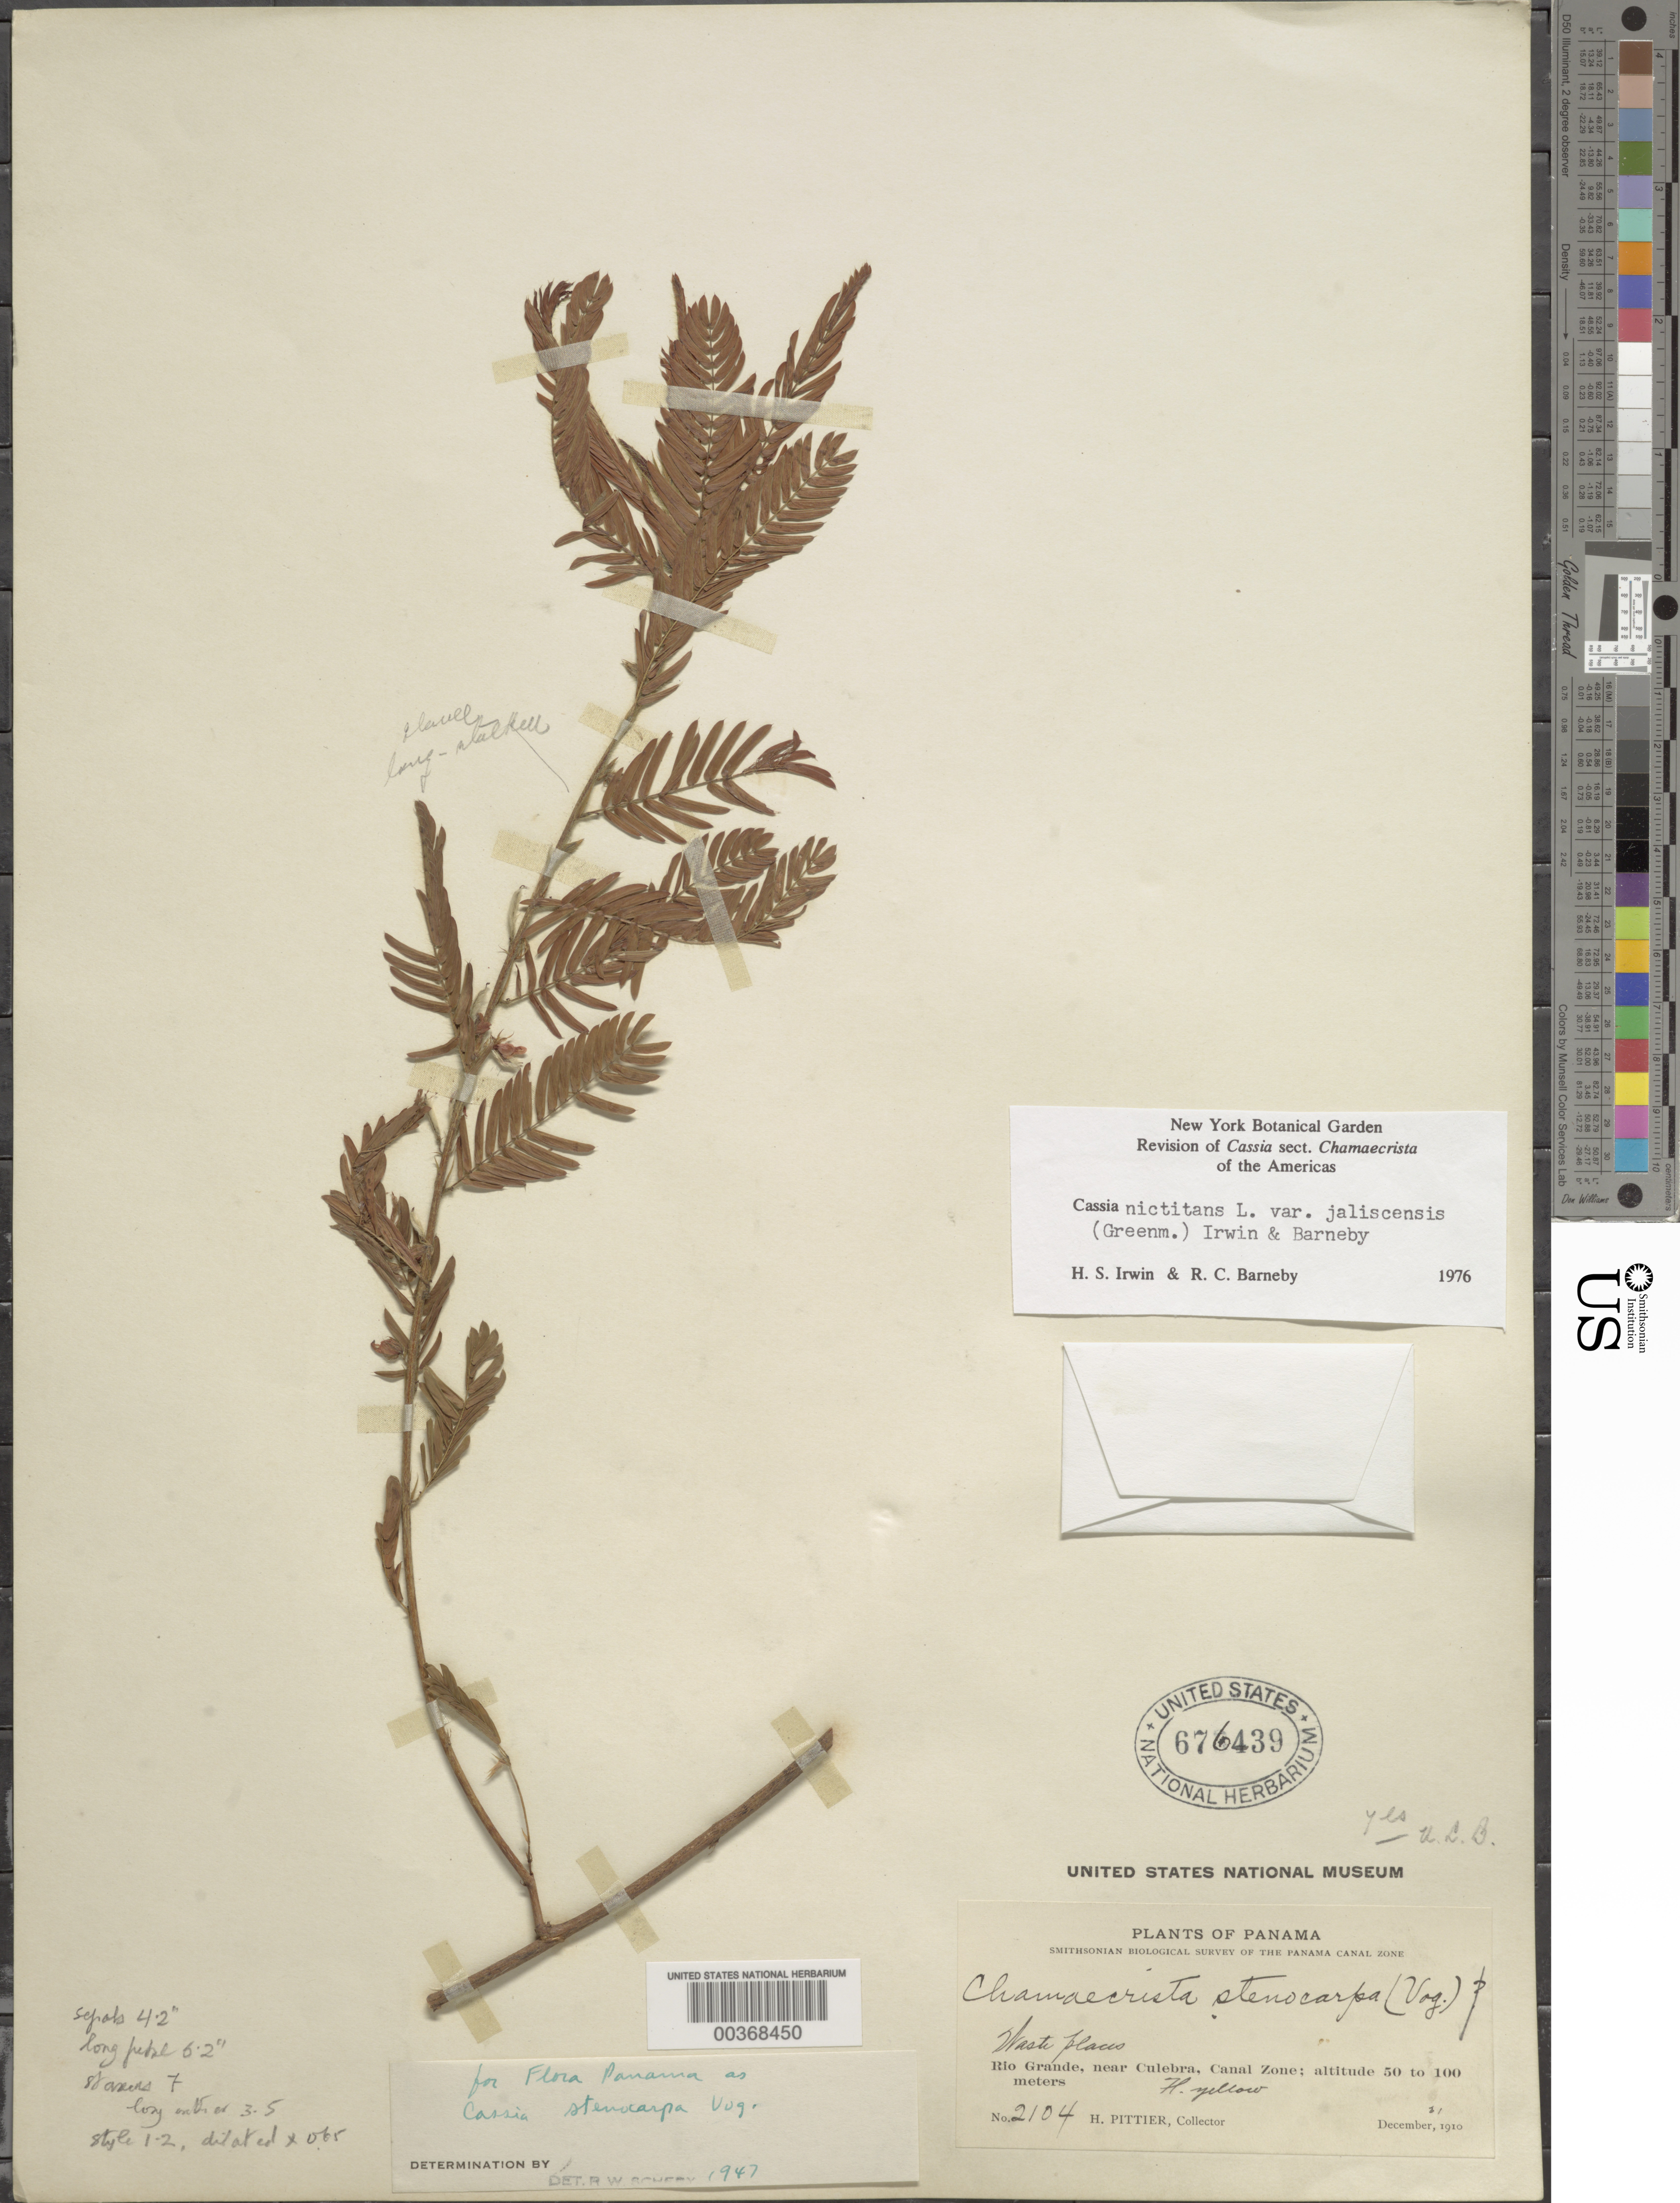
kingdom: Plantae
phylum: Tracheophyta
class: Magnoliopsida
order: Fabales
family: Fabaceae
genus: Chamaecrista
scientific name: Chamaecrista nictitans var. jaliscensis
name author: (Greenm.) H.S. Irwin & Barneby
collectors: H. F. Pittier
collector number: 2104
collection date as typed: Dec 1910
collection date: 1910-12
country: Panama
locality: Rio Grande near Culebra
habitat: Waste places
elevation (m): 50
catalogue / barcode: US 676439